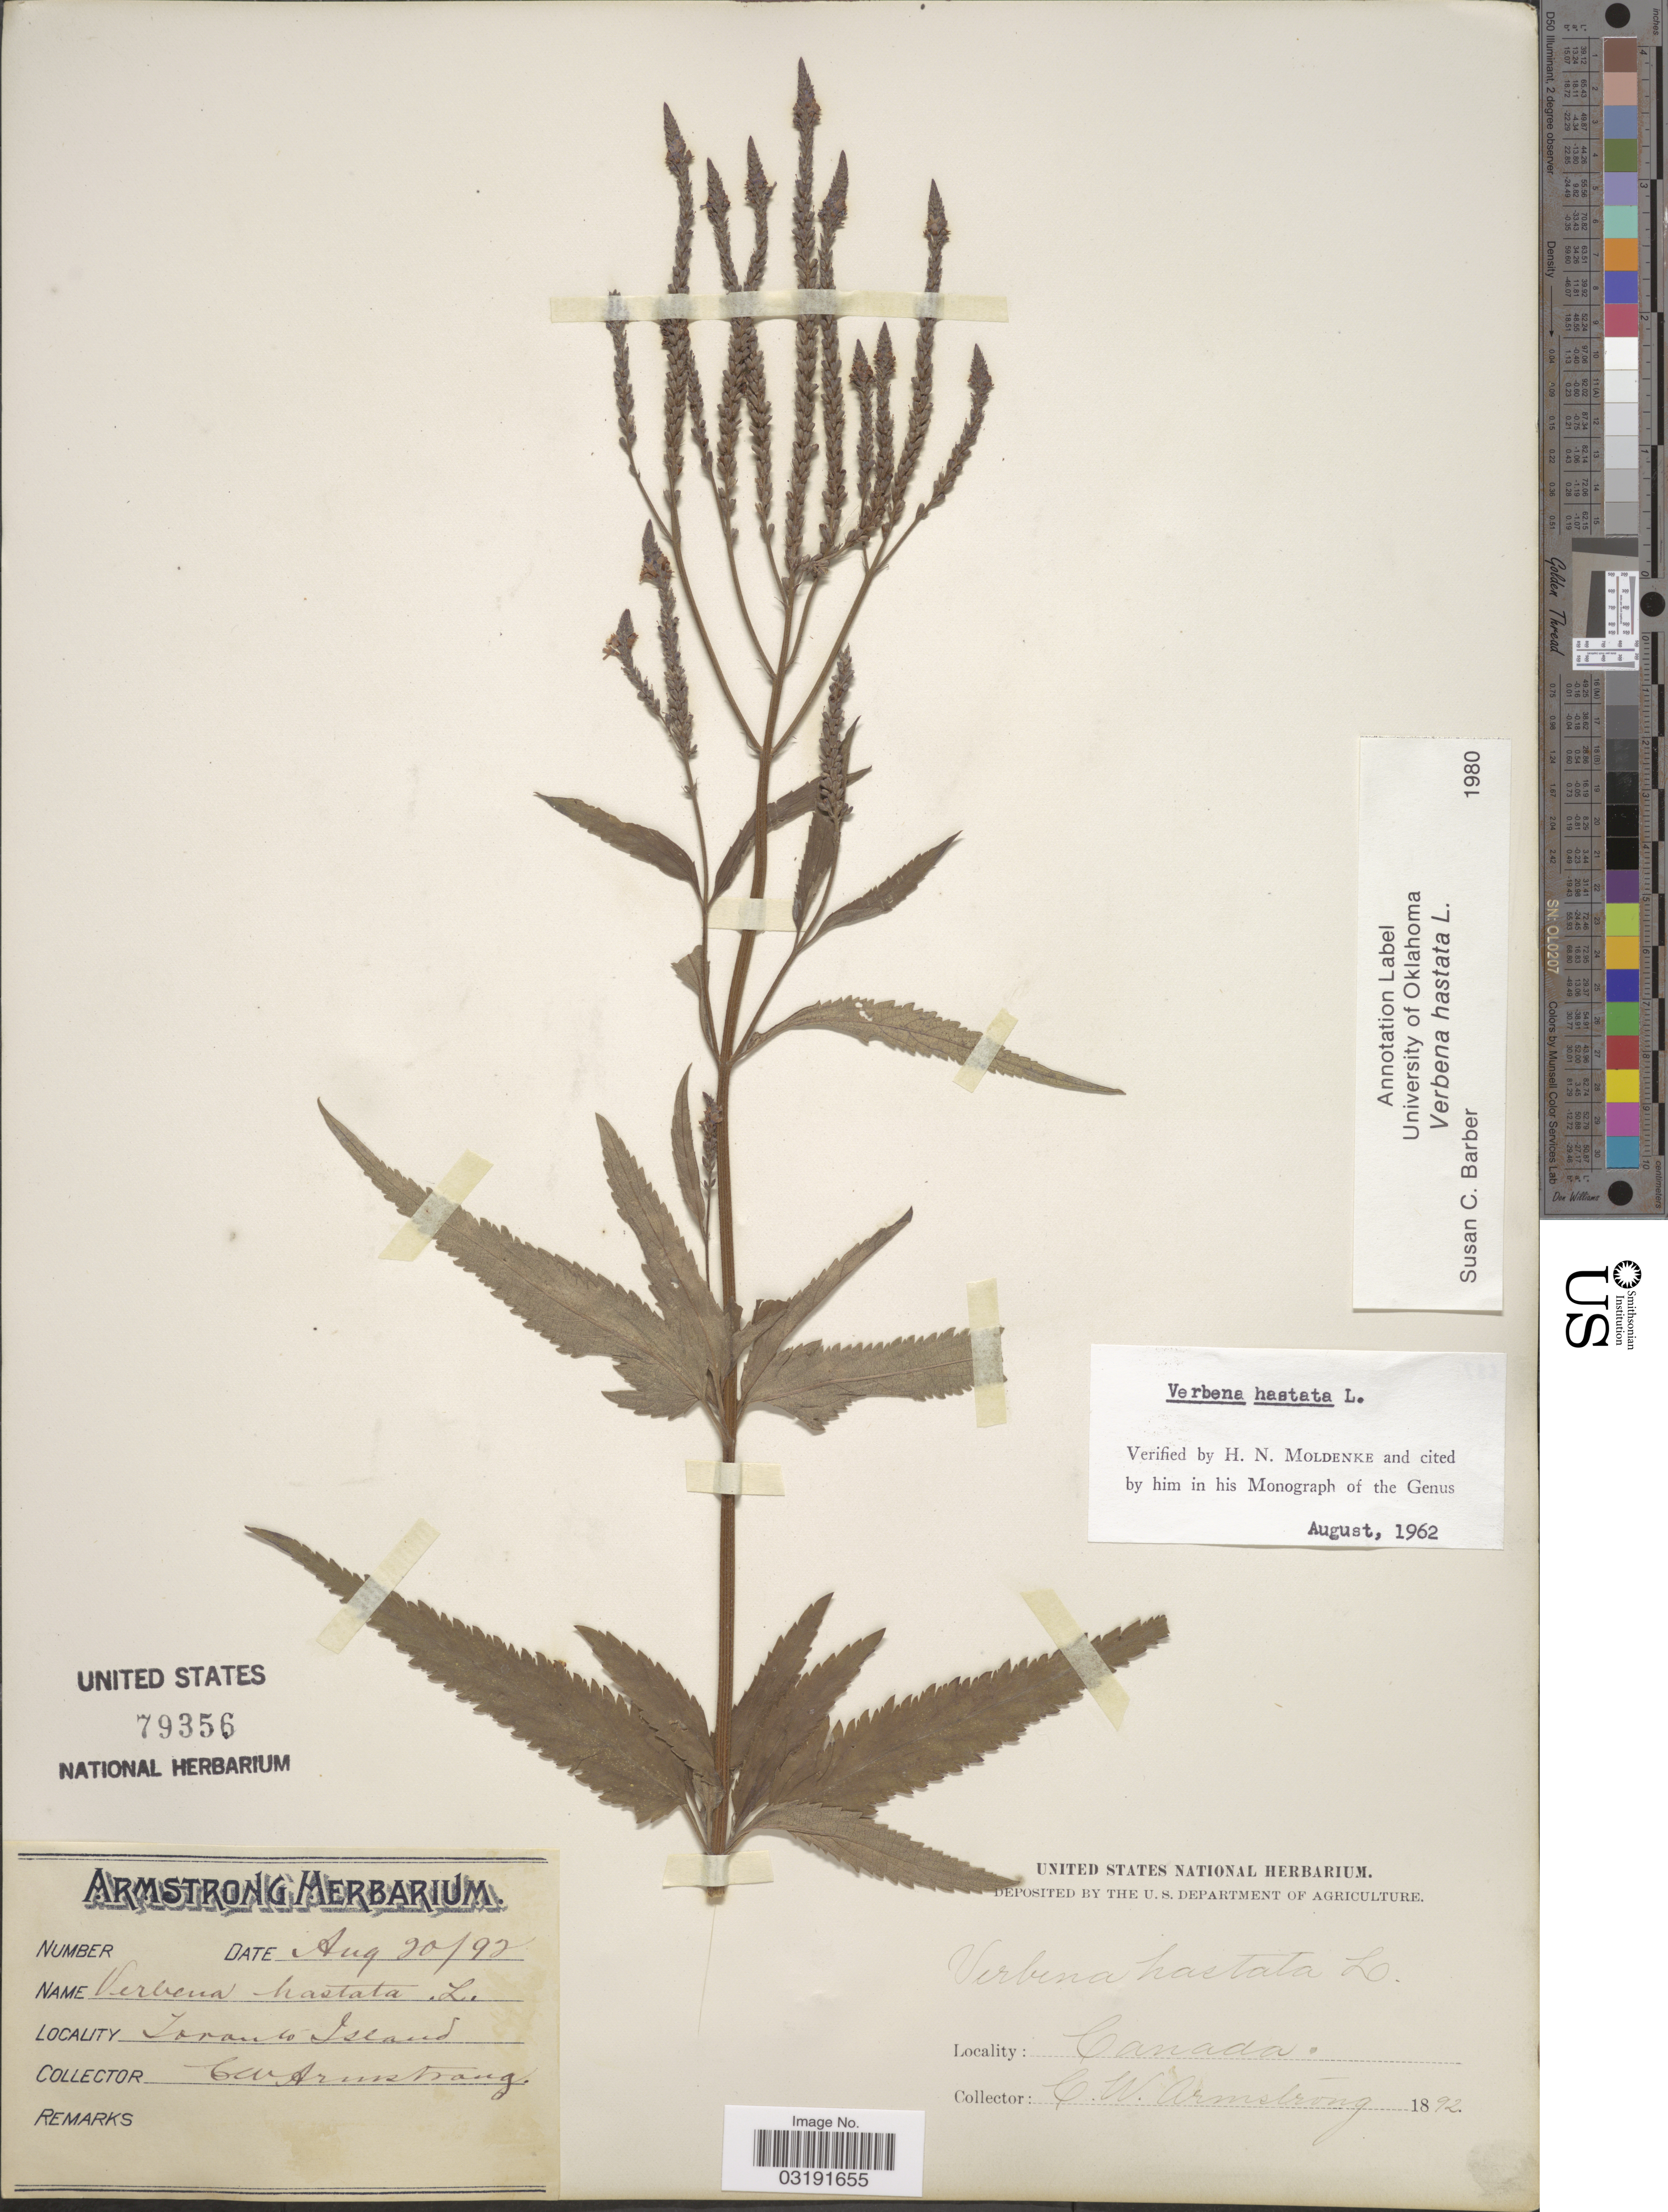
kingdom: Plantae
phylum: Tracheophyta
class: Magnoliopsida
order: Lamiales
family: Verbenaceae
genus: Verbena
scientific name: Verbena hastata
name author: L.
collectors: C. W. Armstrong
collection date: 1892-08-20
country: Canada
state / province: Ontario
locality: Toronto Island.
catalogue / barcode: US 79356